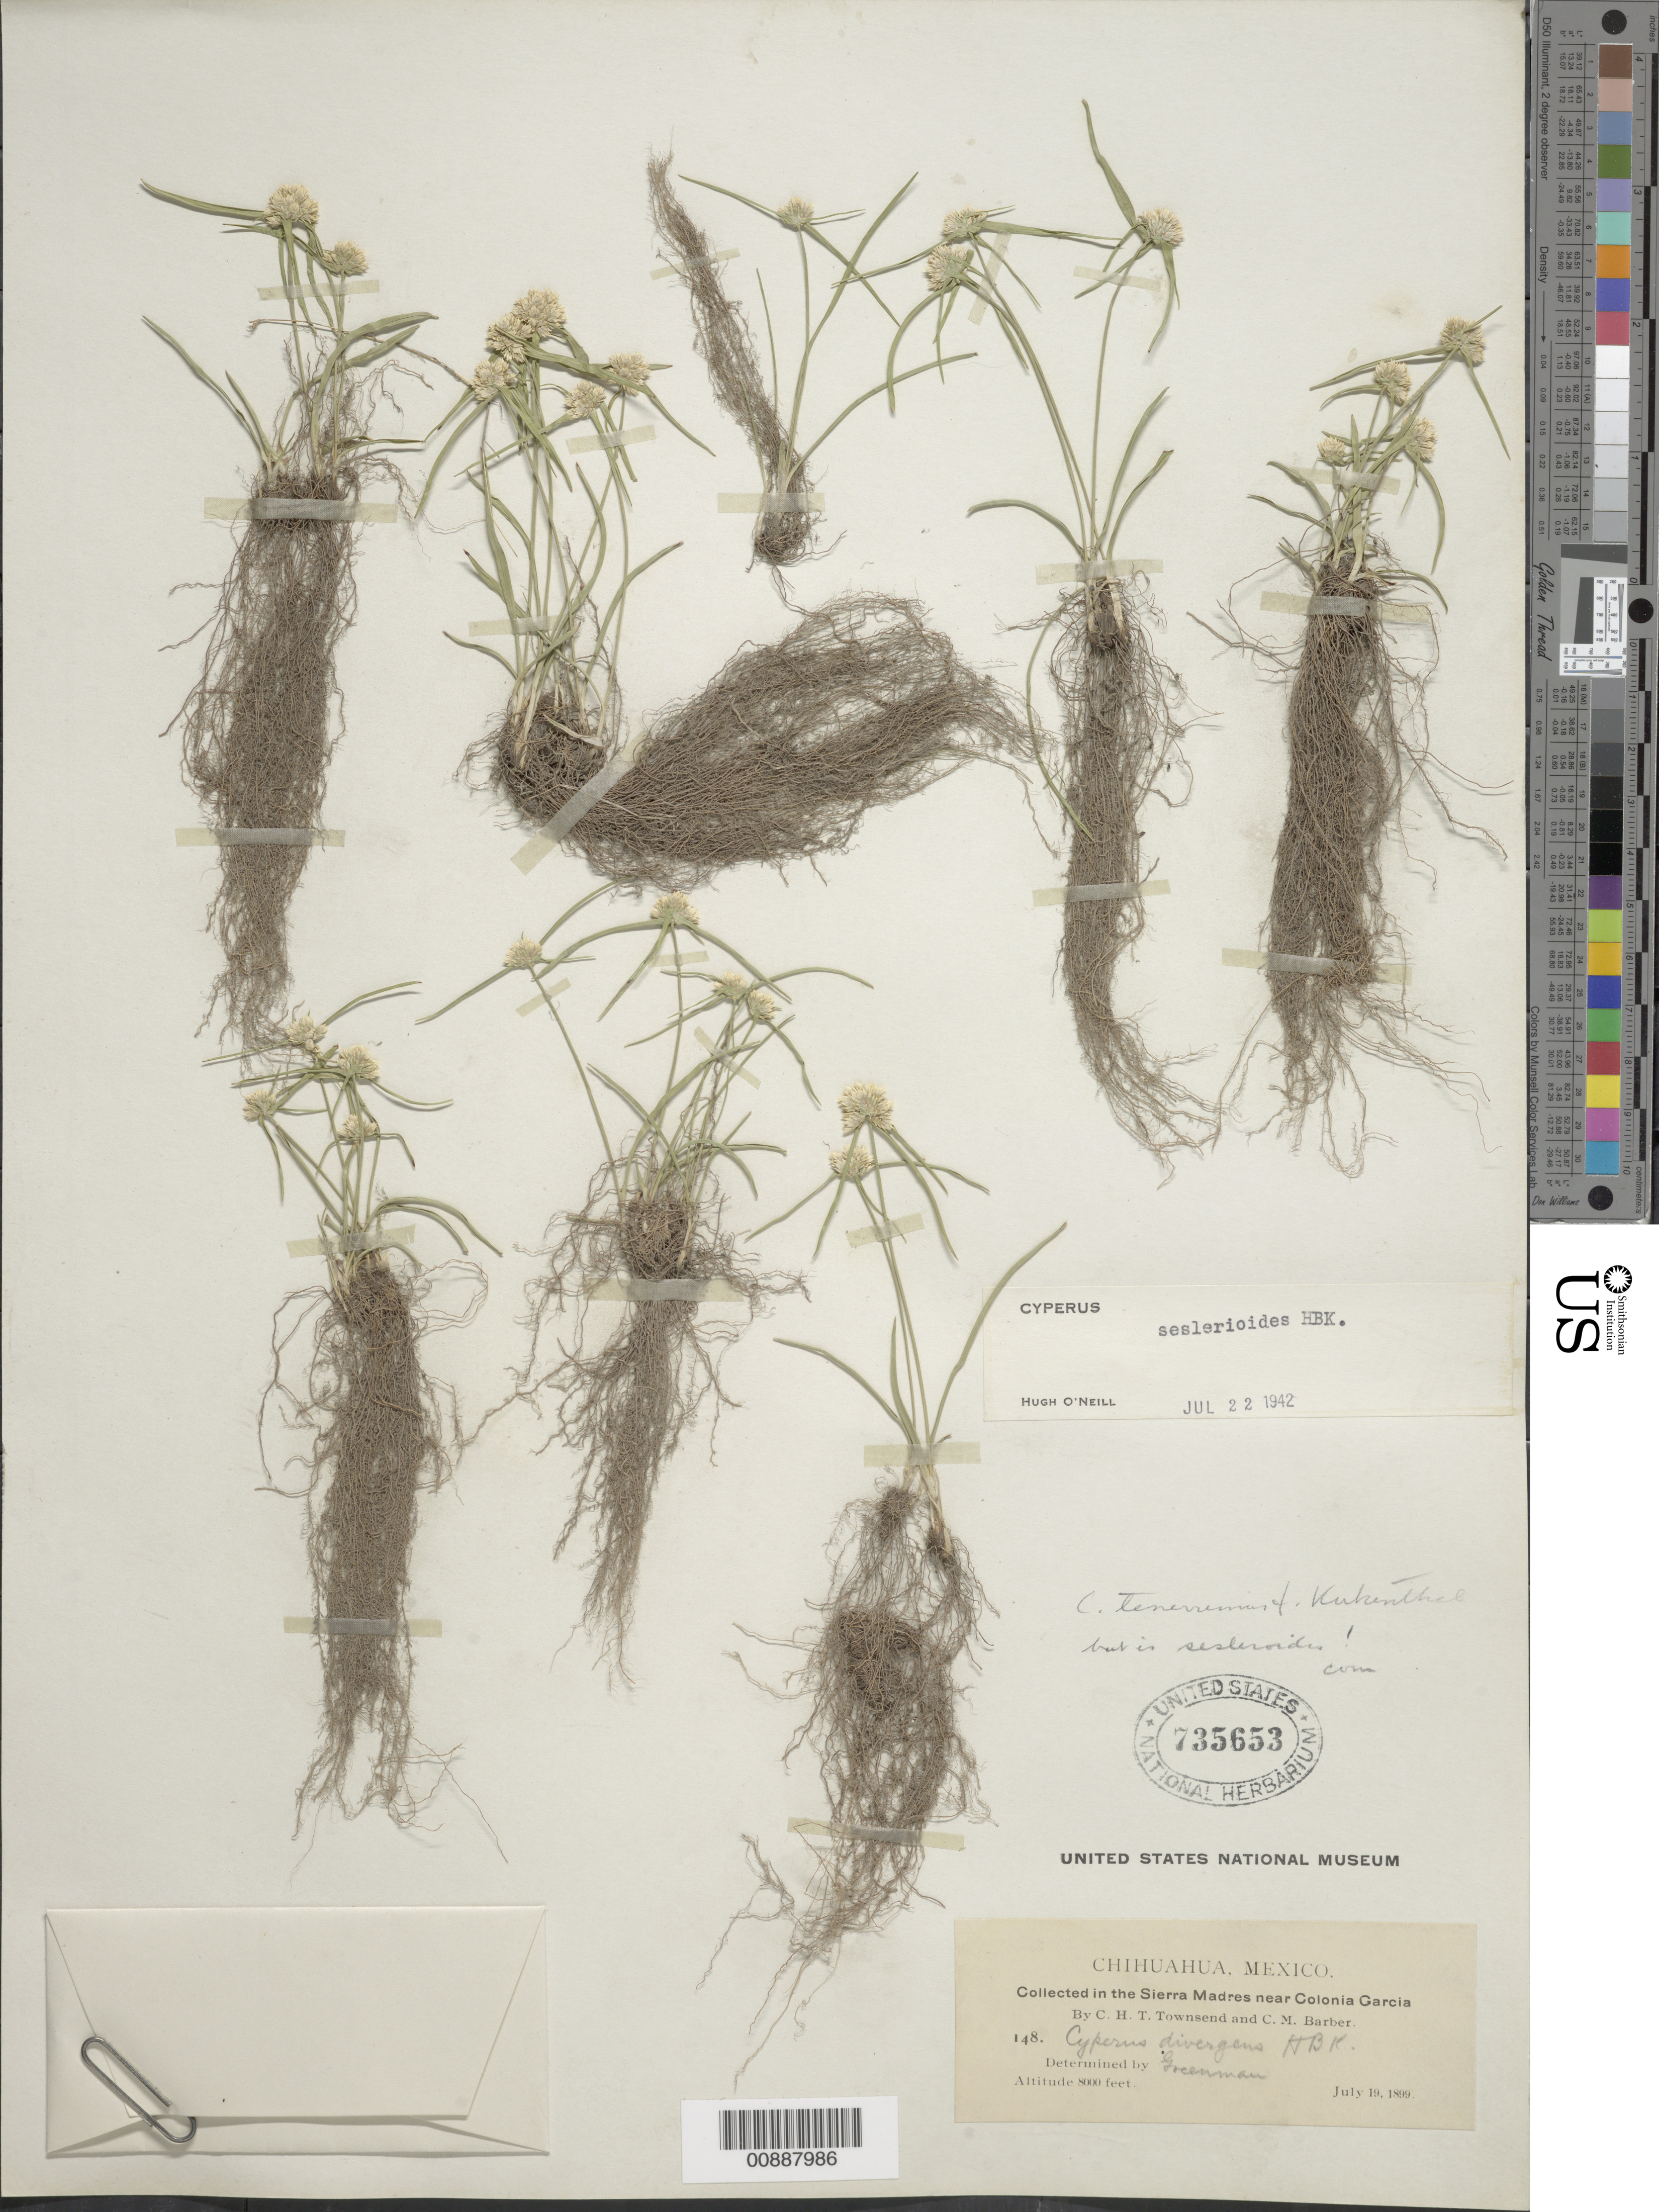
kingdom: Plantae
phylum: Tracheophyta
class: Liliopsida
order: Poales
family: Cyperaceae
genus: Cyperus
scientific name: Cyperus seslerioides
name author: Kunth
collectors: C. H. T. Townsend & C. Barber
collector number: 148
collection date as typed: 19 Jul 1899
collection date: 1899-07-19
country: Mexico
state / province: Chihuahua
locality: Sierra Madre near Colonia García, Chihuahua.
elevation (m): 2438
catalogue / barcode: US 735653